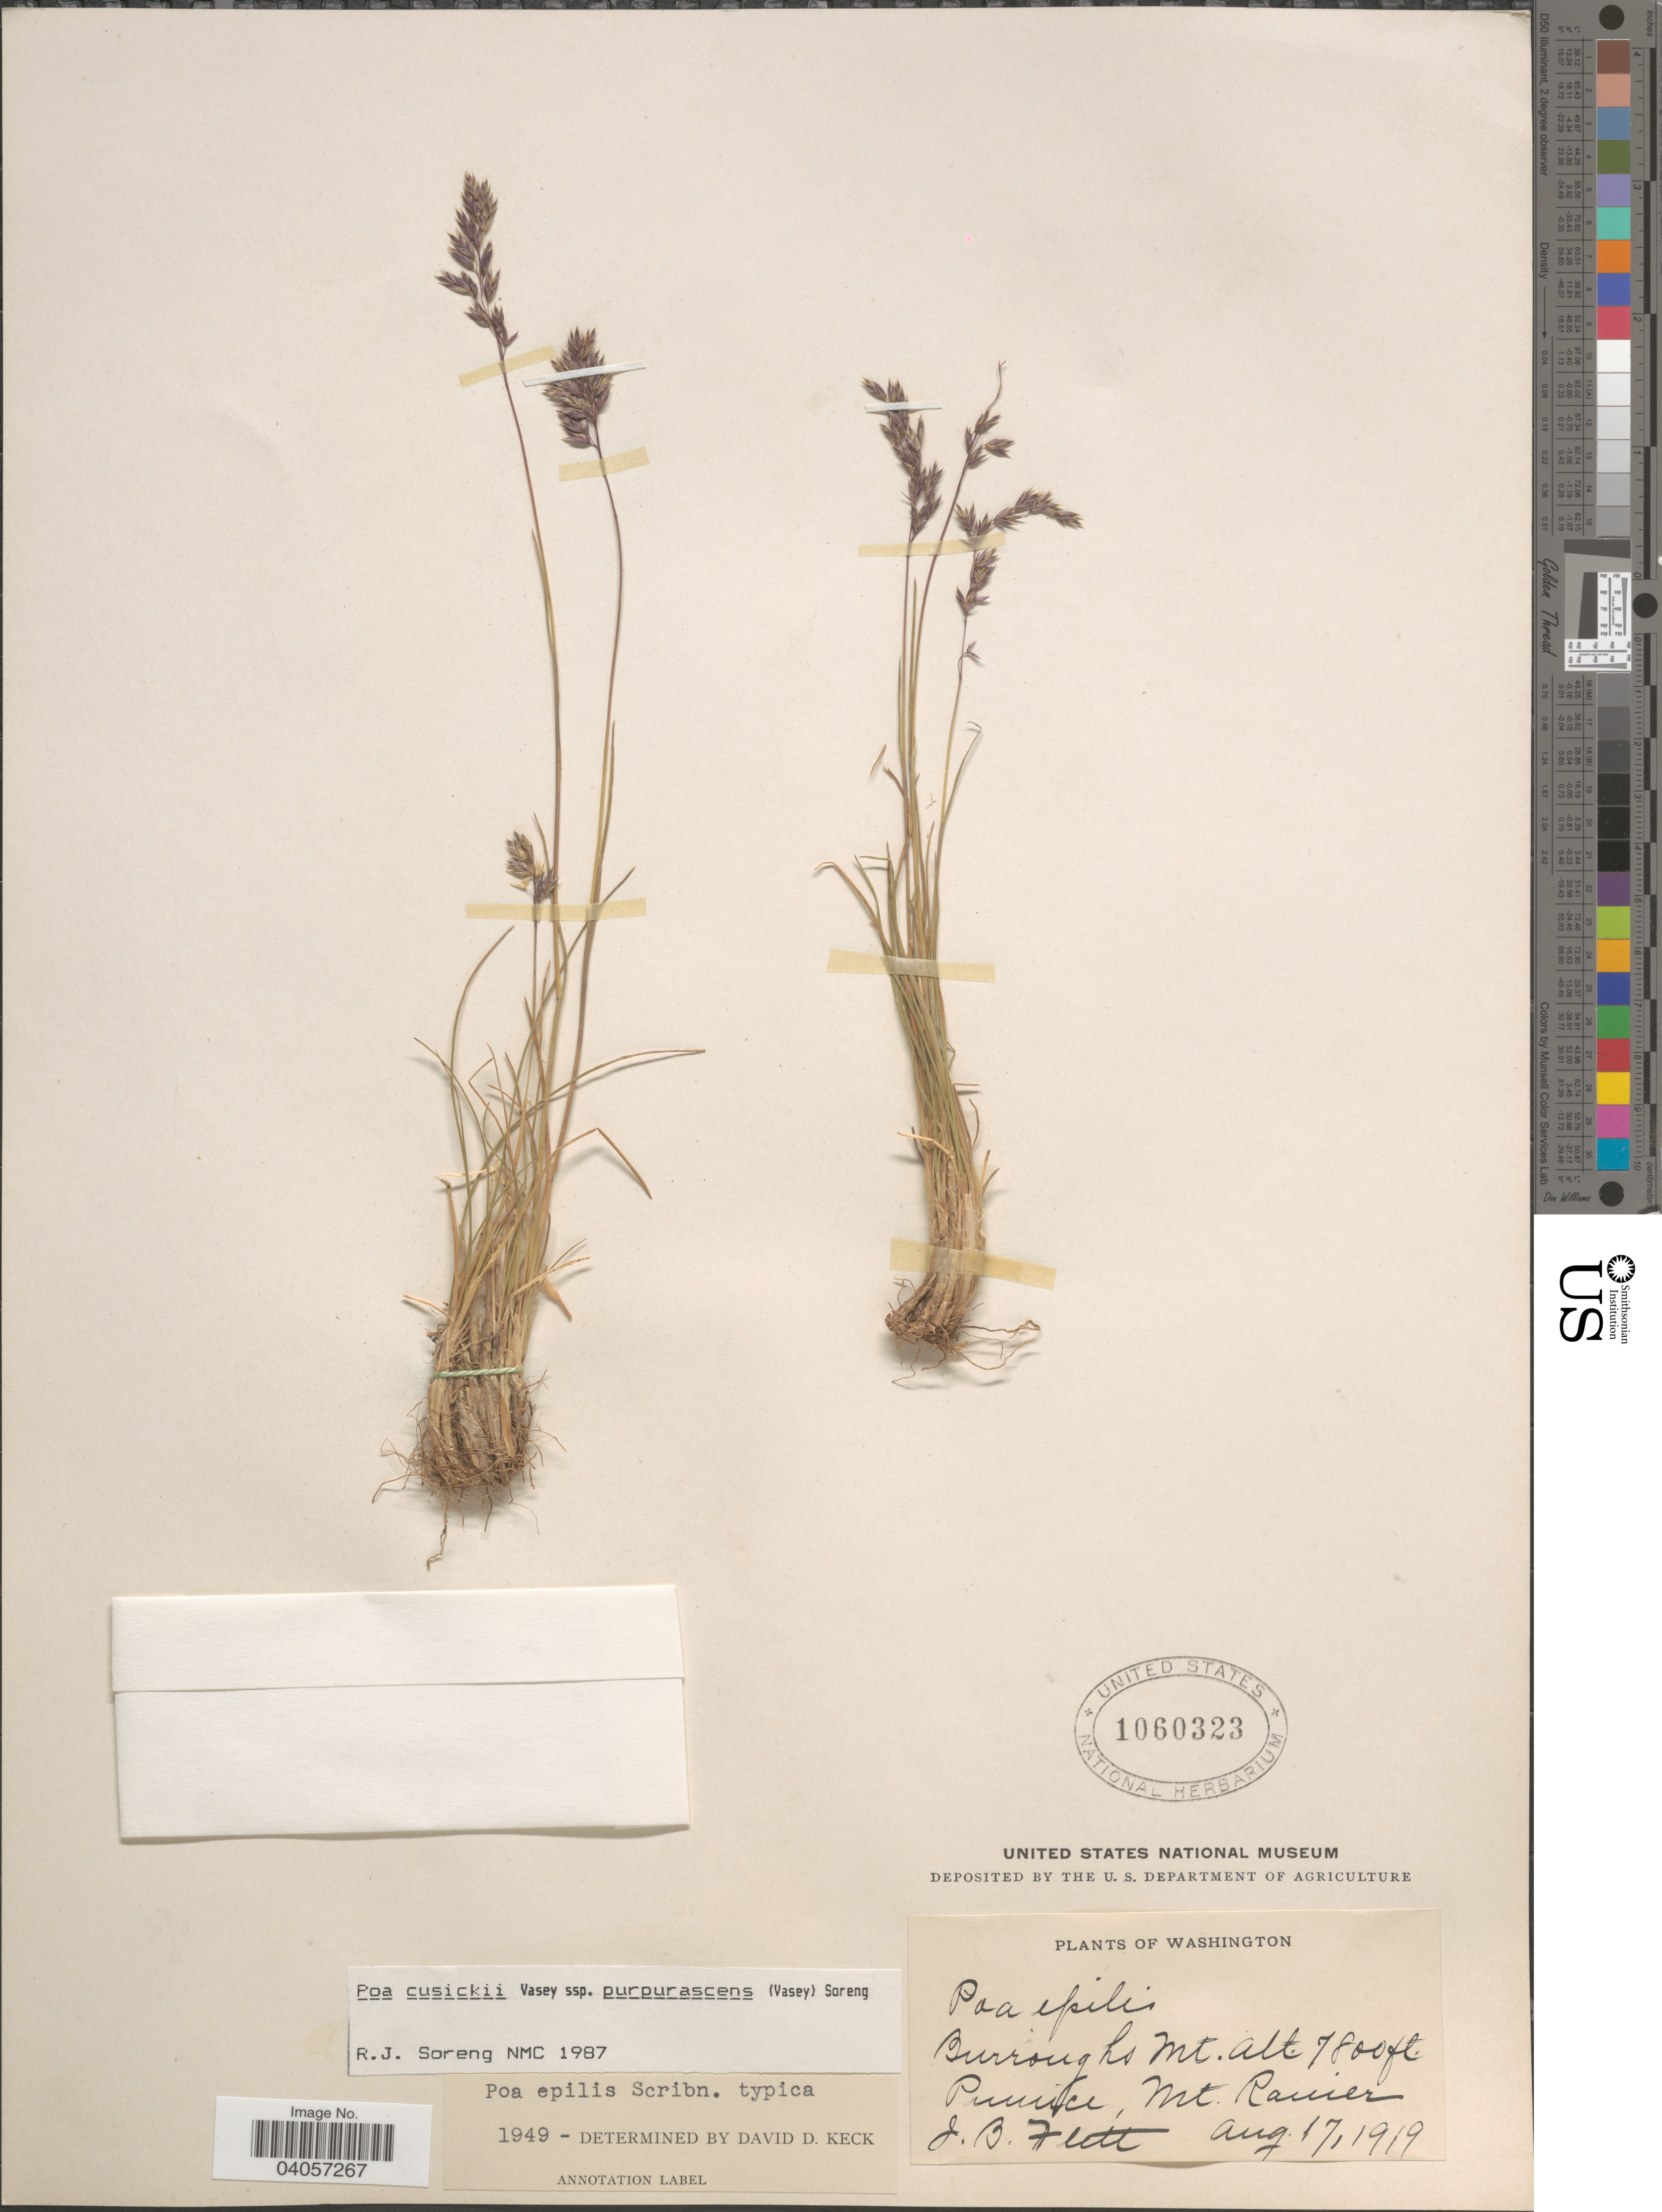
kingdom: Plantae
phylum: Tracheophyta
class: Liliopsida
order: Poales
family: Poaceae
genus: Poa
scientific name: Poa cusickii subsp. purpurascens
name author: (Vasey) Soreng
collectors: J. Flett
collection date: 1919-08-17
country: United States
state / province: Washington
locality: Burroughs Mt. Pumice, Mt. Ranier.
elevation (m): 2377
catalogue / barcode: US 1060323